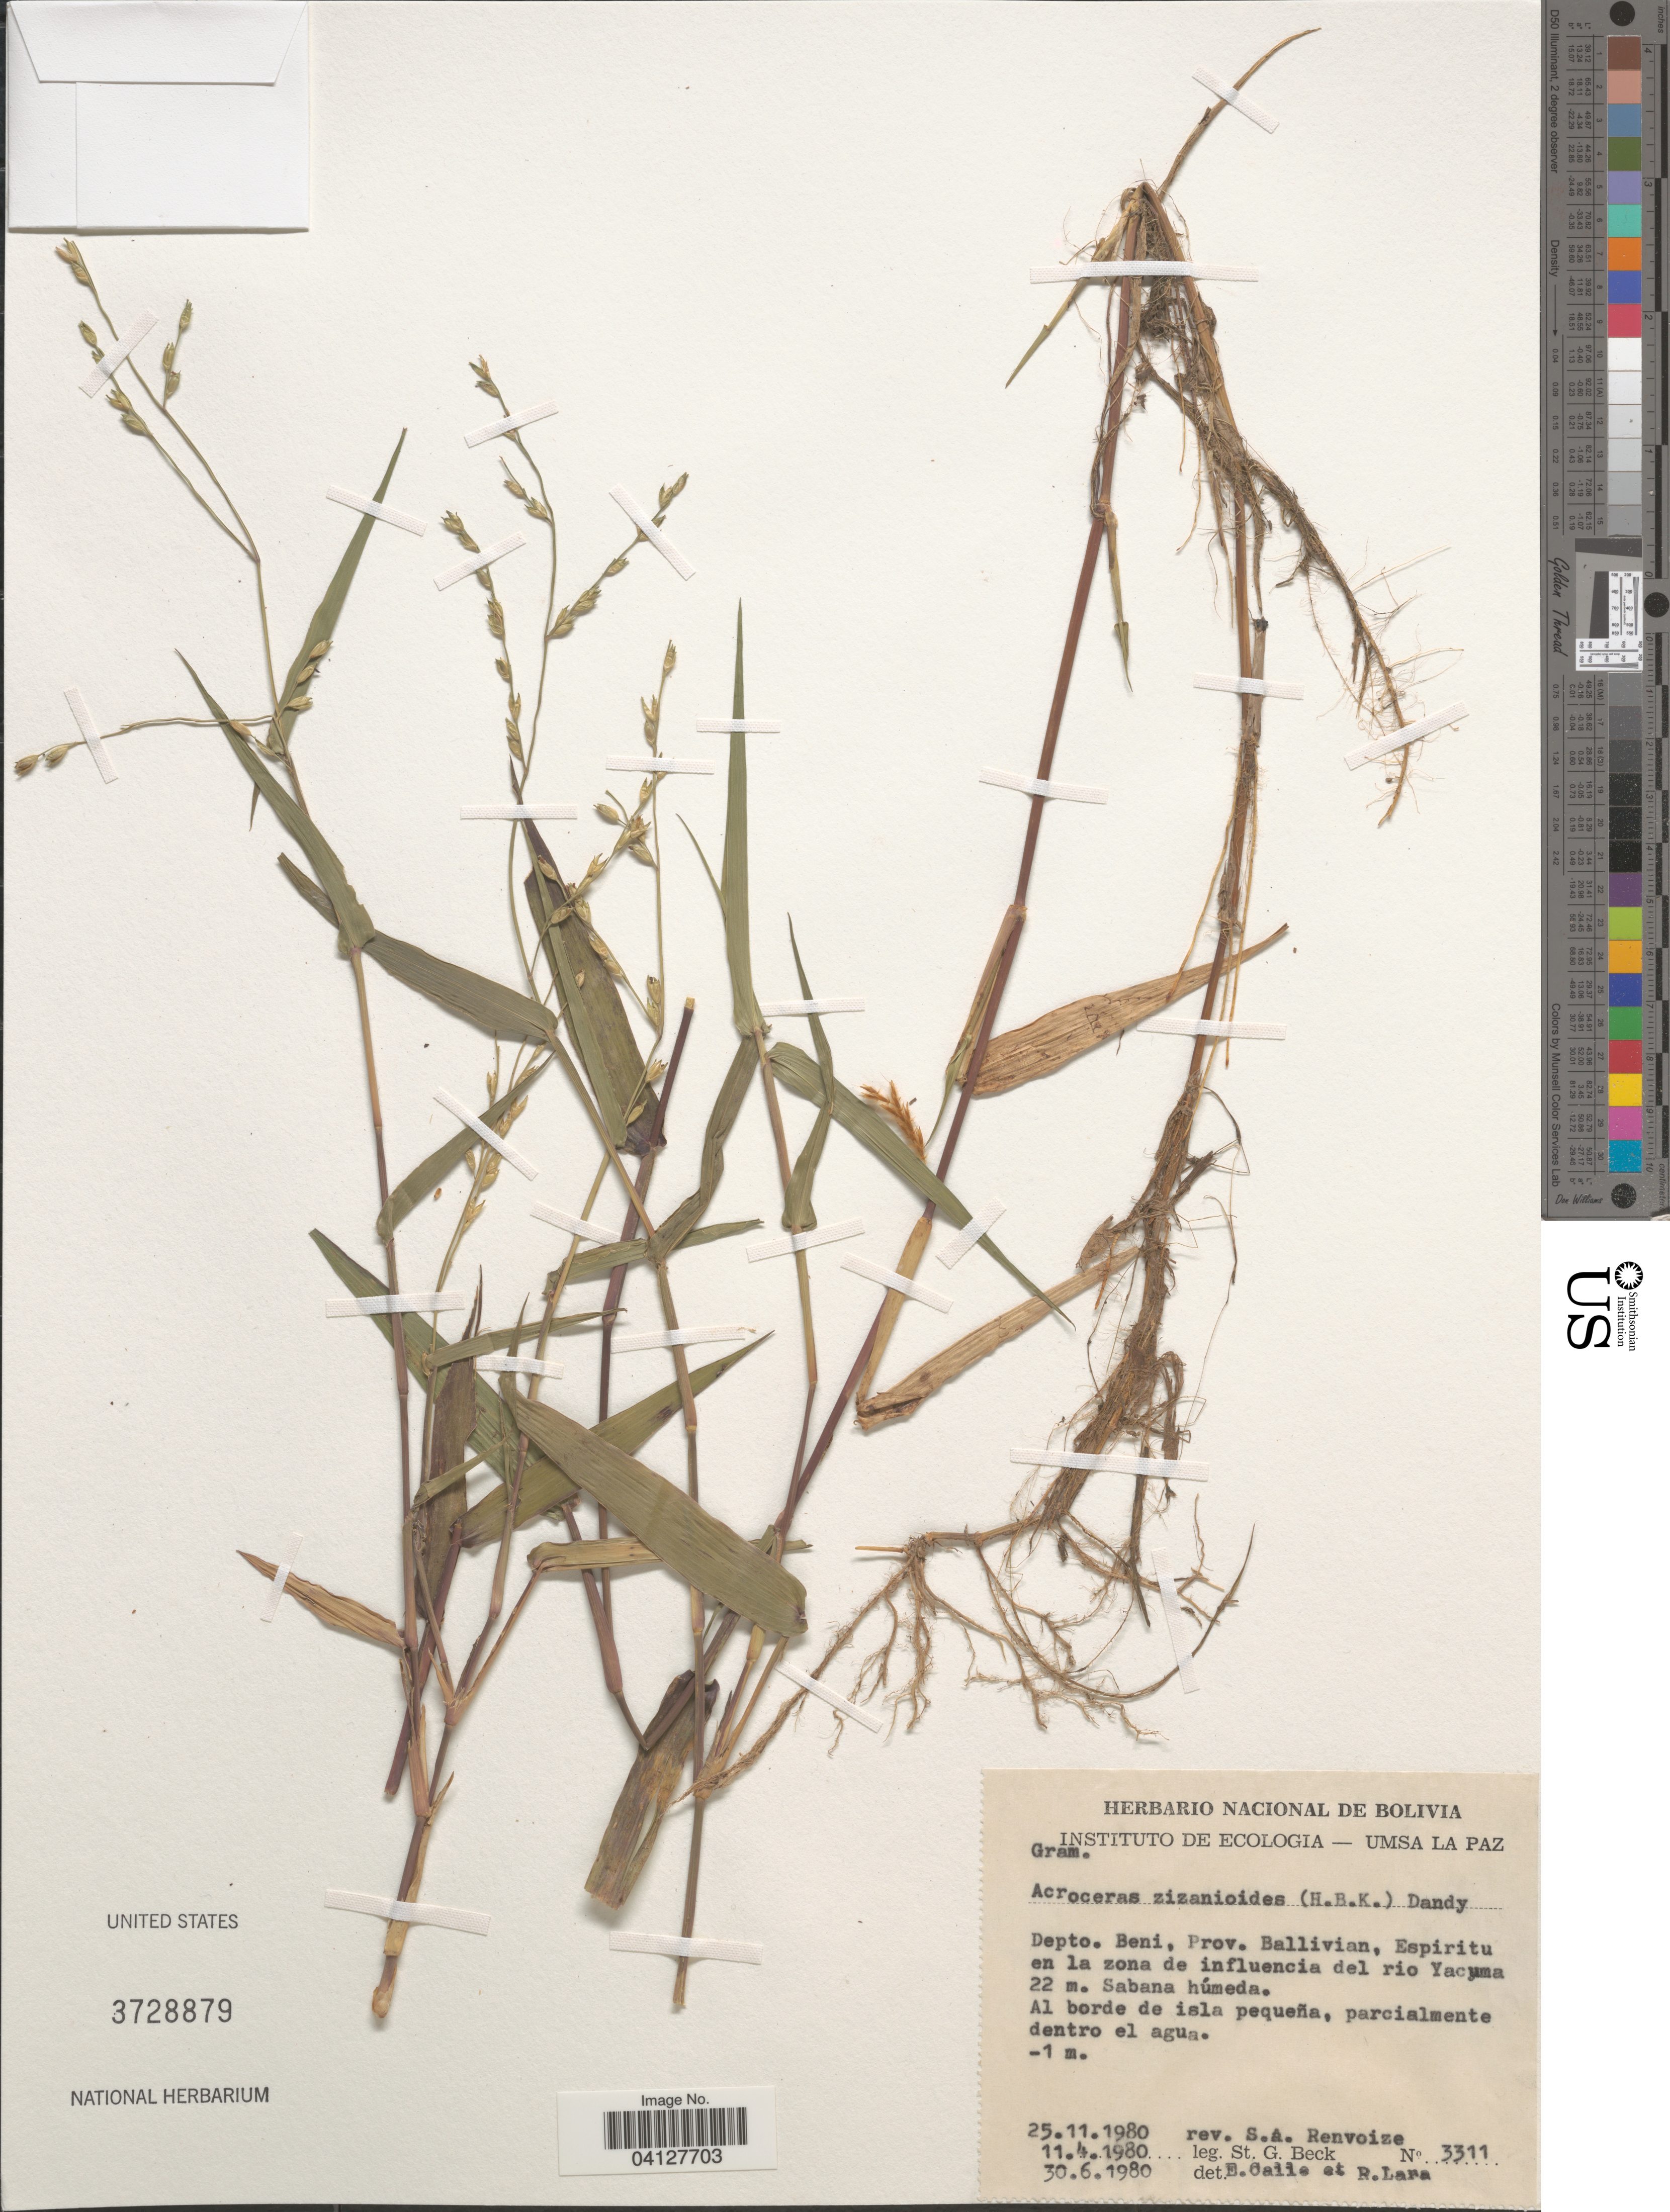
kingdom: Plantae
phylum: Tracheophyta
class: Liliopsida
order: Poales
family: Poaceae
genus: Acroceras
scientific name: Acroceras zizanioides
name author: (Kunth) Dandy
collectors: S. G. Beck & S. A. Renvoize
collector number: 3311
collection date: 1980-04-11/1980-11-25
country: Bolivia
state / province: Beni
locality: Depto. Beni, Prov. Ballivian, Espiritu en la zona de influencia del rio Yacuma.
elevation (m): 22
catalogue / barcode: US 3728879